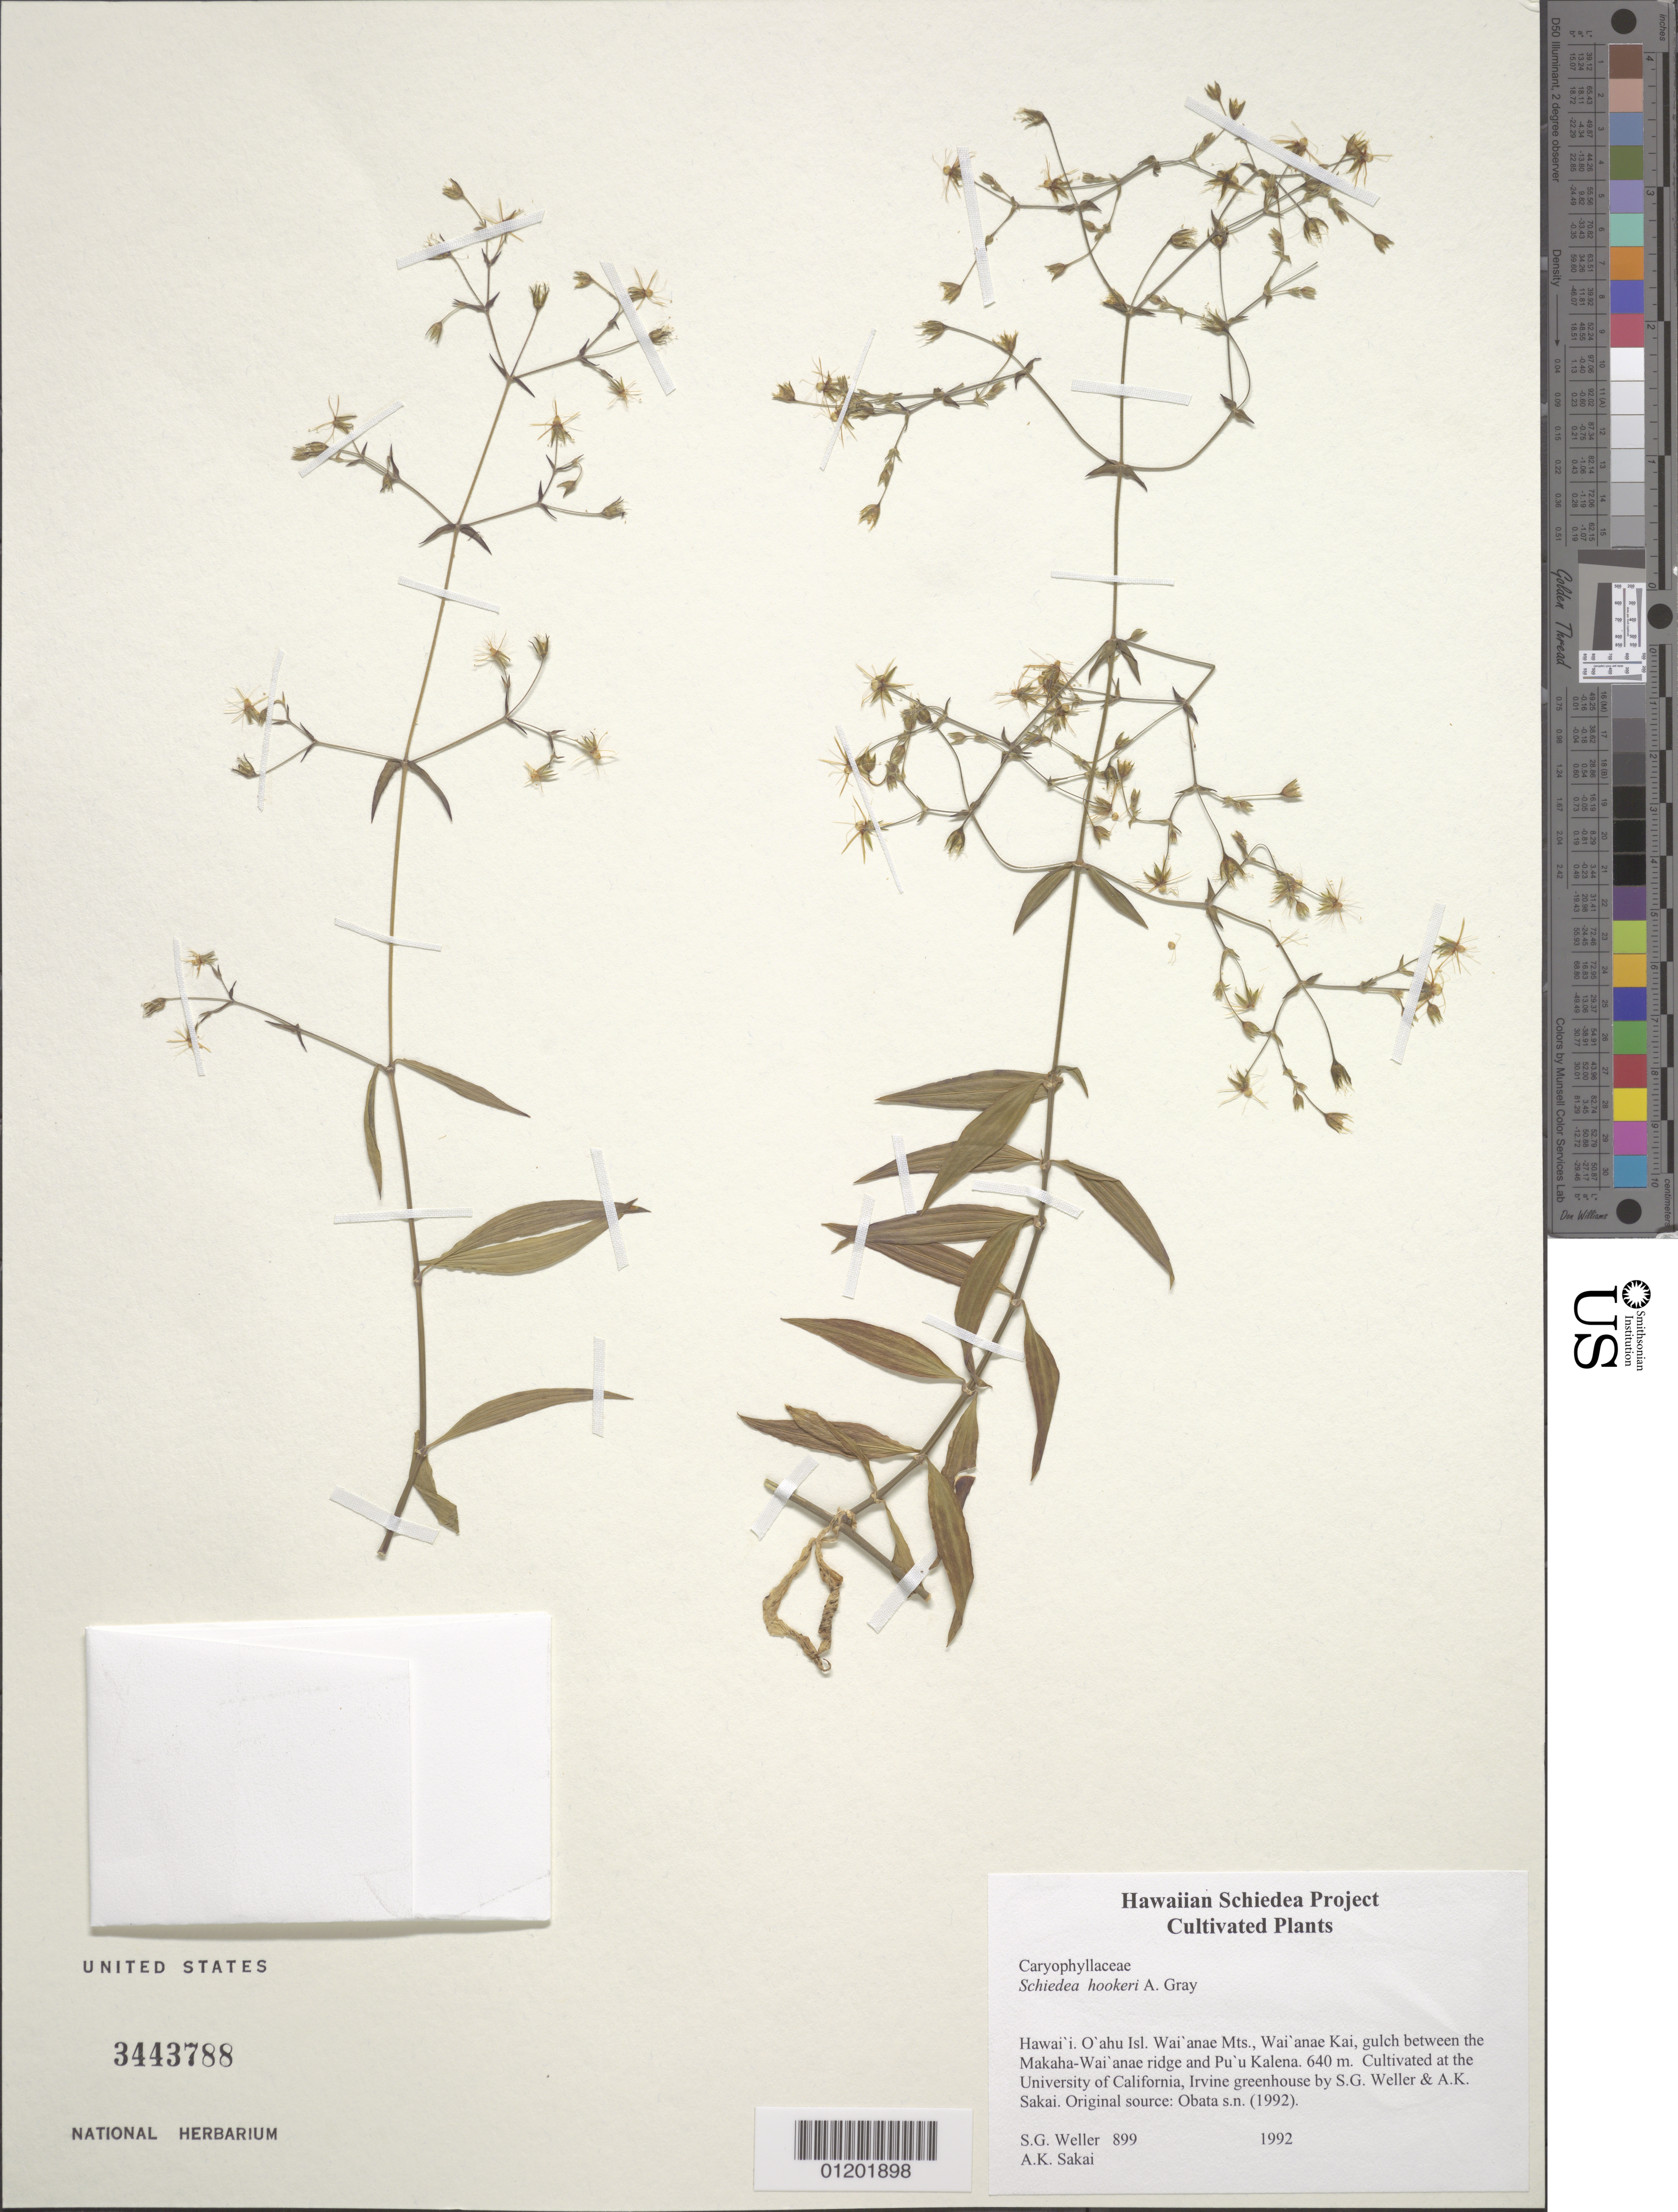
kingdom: Plantae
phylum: Tracheophyta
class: Magnoliopsida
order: Caryophyllales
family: Caryophyllaceae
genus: Schiedea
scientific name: Schiedea hookeri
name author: A. Gray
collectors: S. G. Weller & A. Sakai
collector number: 899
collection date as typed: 1992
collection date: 1992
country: United States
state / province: California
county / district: Orange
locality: University of California, Irvine greenhouse.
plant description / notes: Cultivated at the University of California, Irvine greenhouse by S.G. Weller & A.K. Sakai. Original source: from cuttings collected by J. Obata in 1992, O'ahu, Wai'anae Mts., Wai'anae Kai, gulch between the Makaha-Wai'anae ridge and Pu'u Kalena, 640 m.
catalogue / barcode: US 3443788